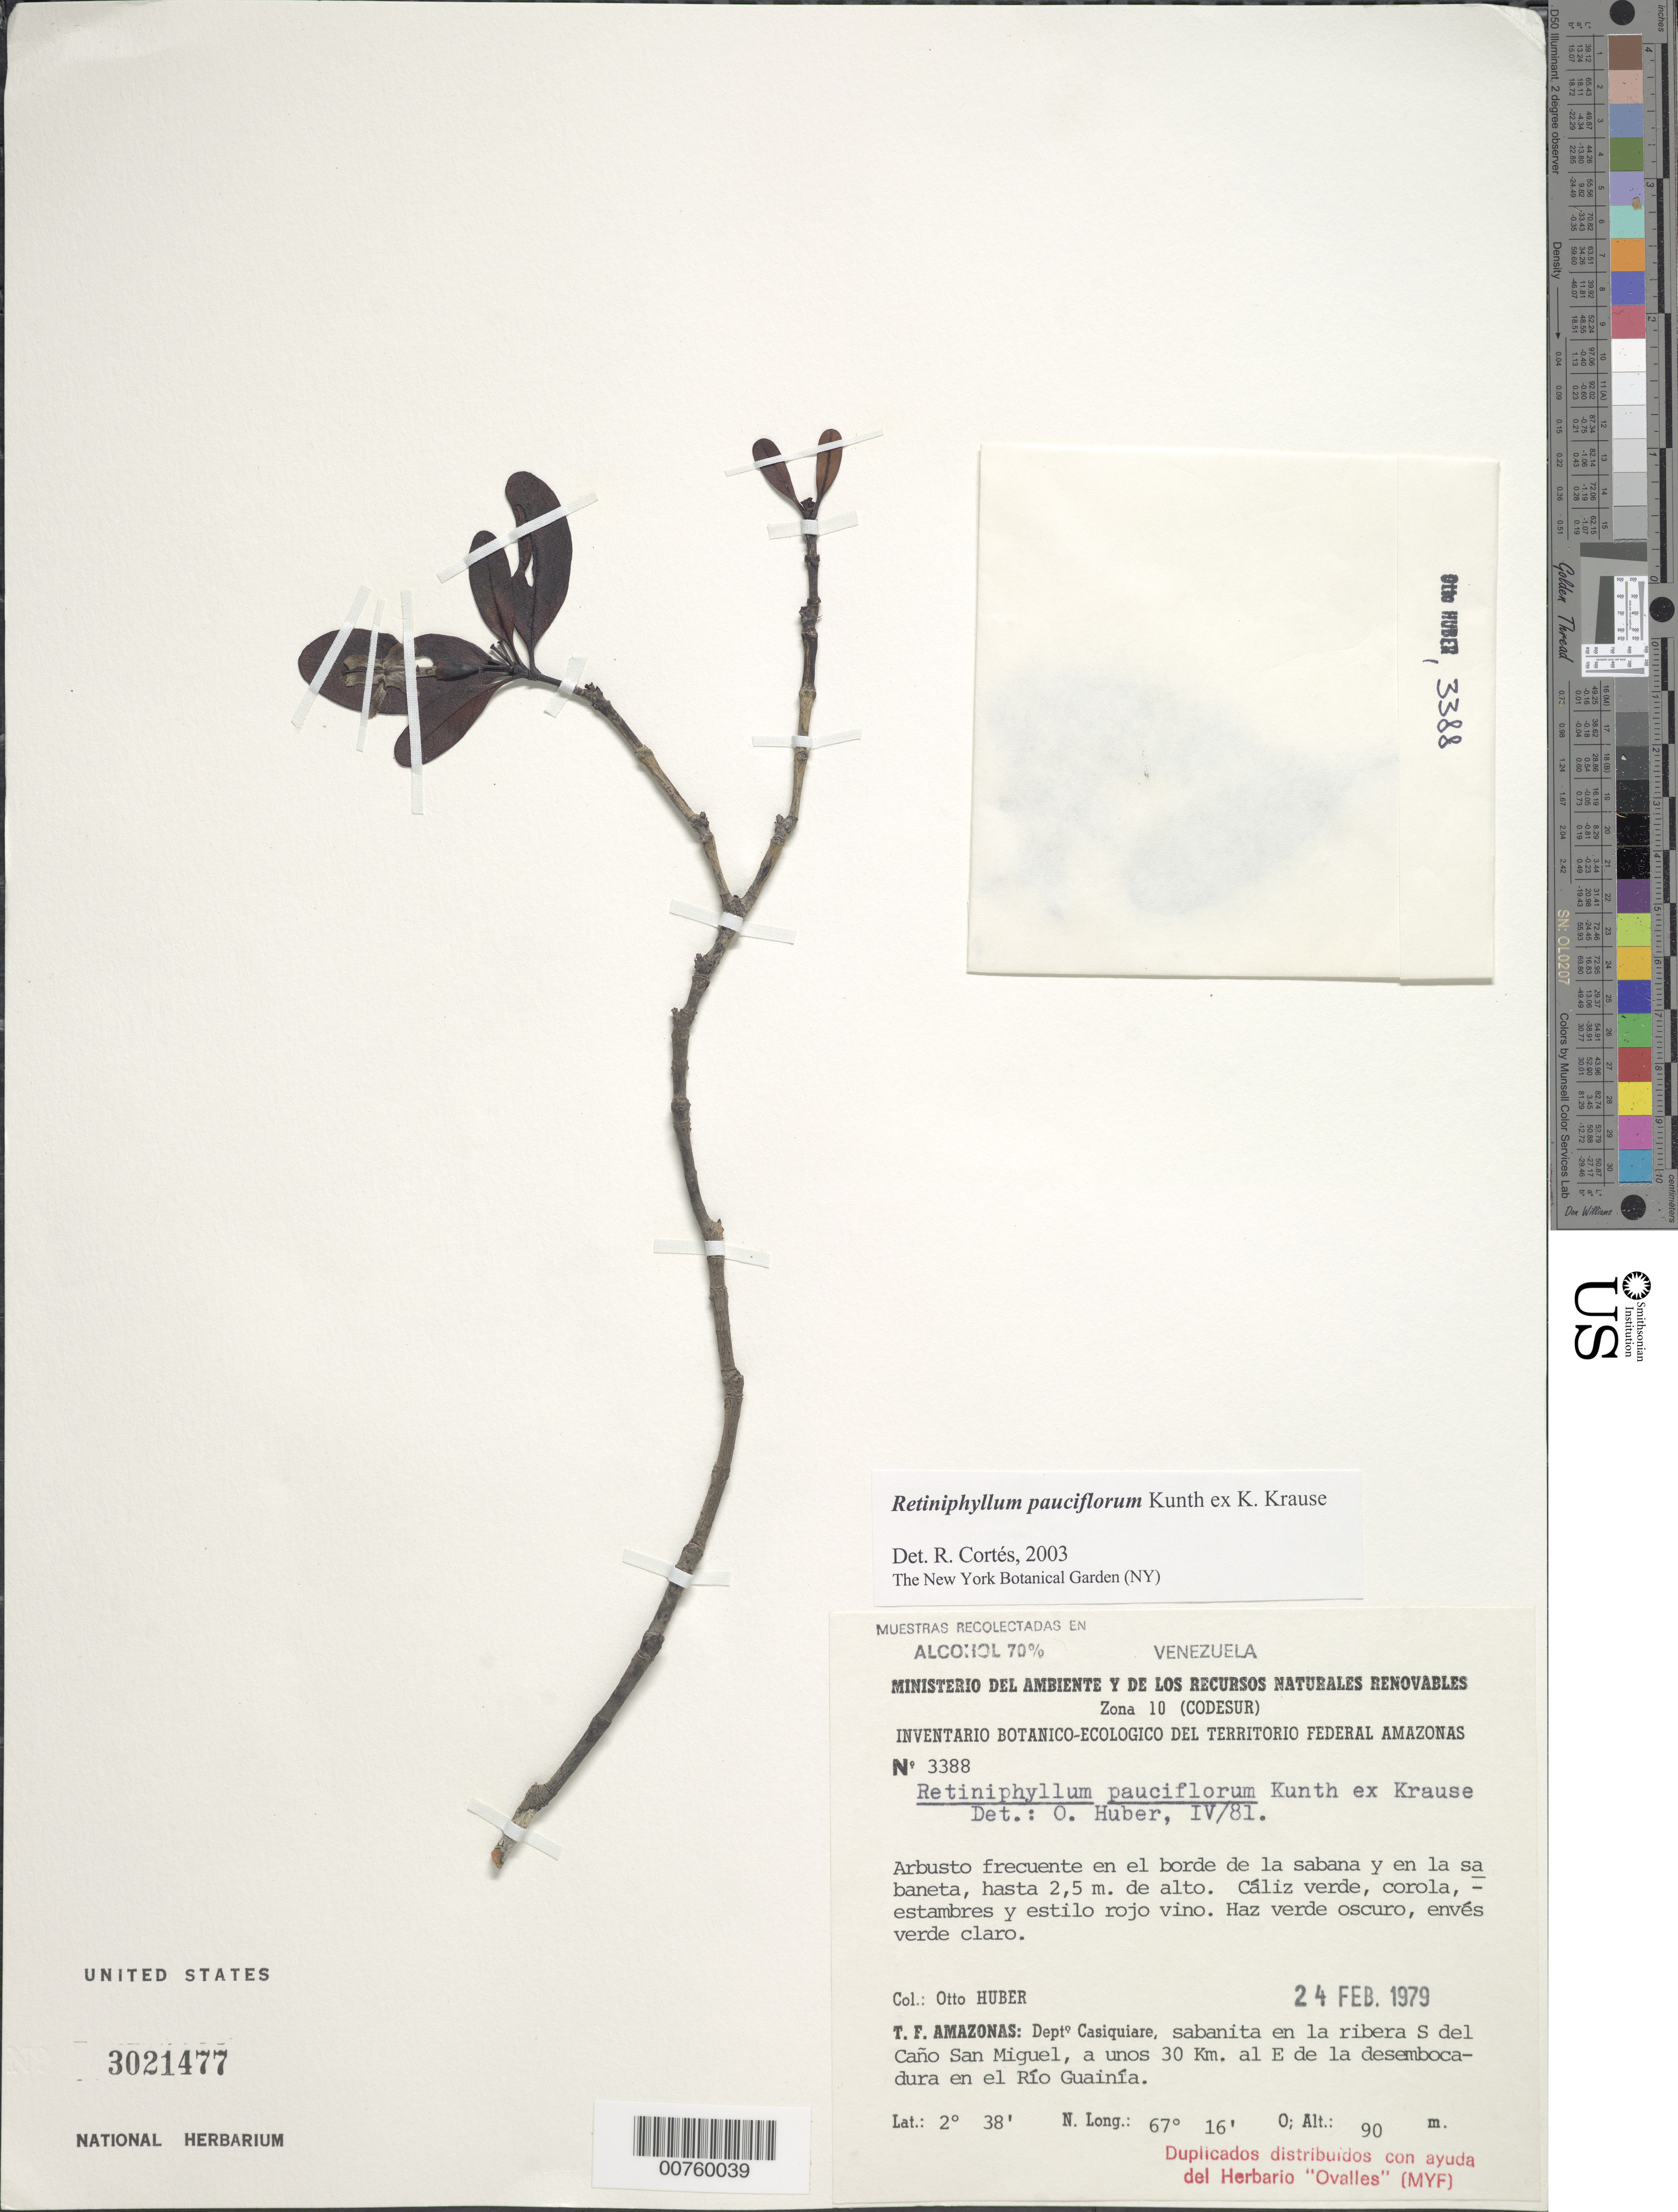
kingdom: Plantae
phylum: Tracheophyta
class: Magnoliopsida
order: Gentianales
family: Rubiaceae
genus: Retiniphyllum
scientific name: Retiniphyllum pauciflorum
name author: Kunth ex K. Krause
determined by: Cortes R., G.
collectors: O. Huber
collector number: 3388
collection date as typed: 24-Feb-79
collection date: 1979-02-24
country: Venezuela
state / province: Amazonas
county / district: Maroa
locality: Cana San Miguel, al S, a unos 30 km al E de la desembocadura en el Río Guainia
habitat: Borde de la sabana y en la sabaneta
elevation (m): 90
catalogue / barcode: US 3021477